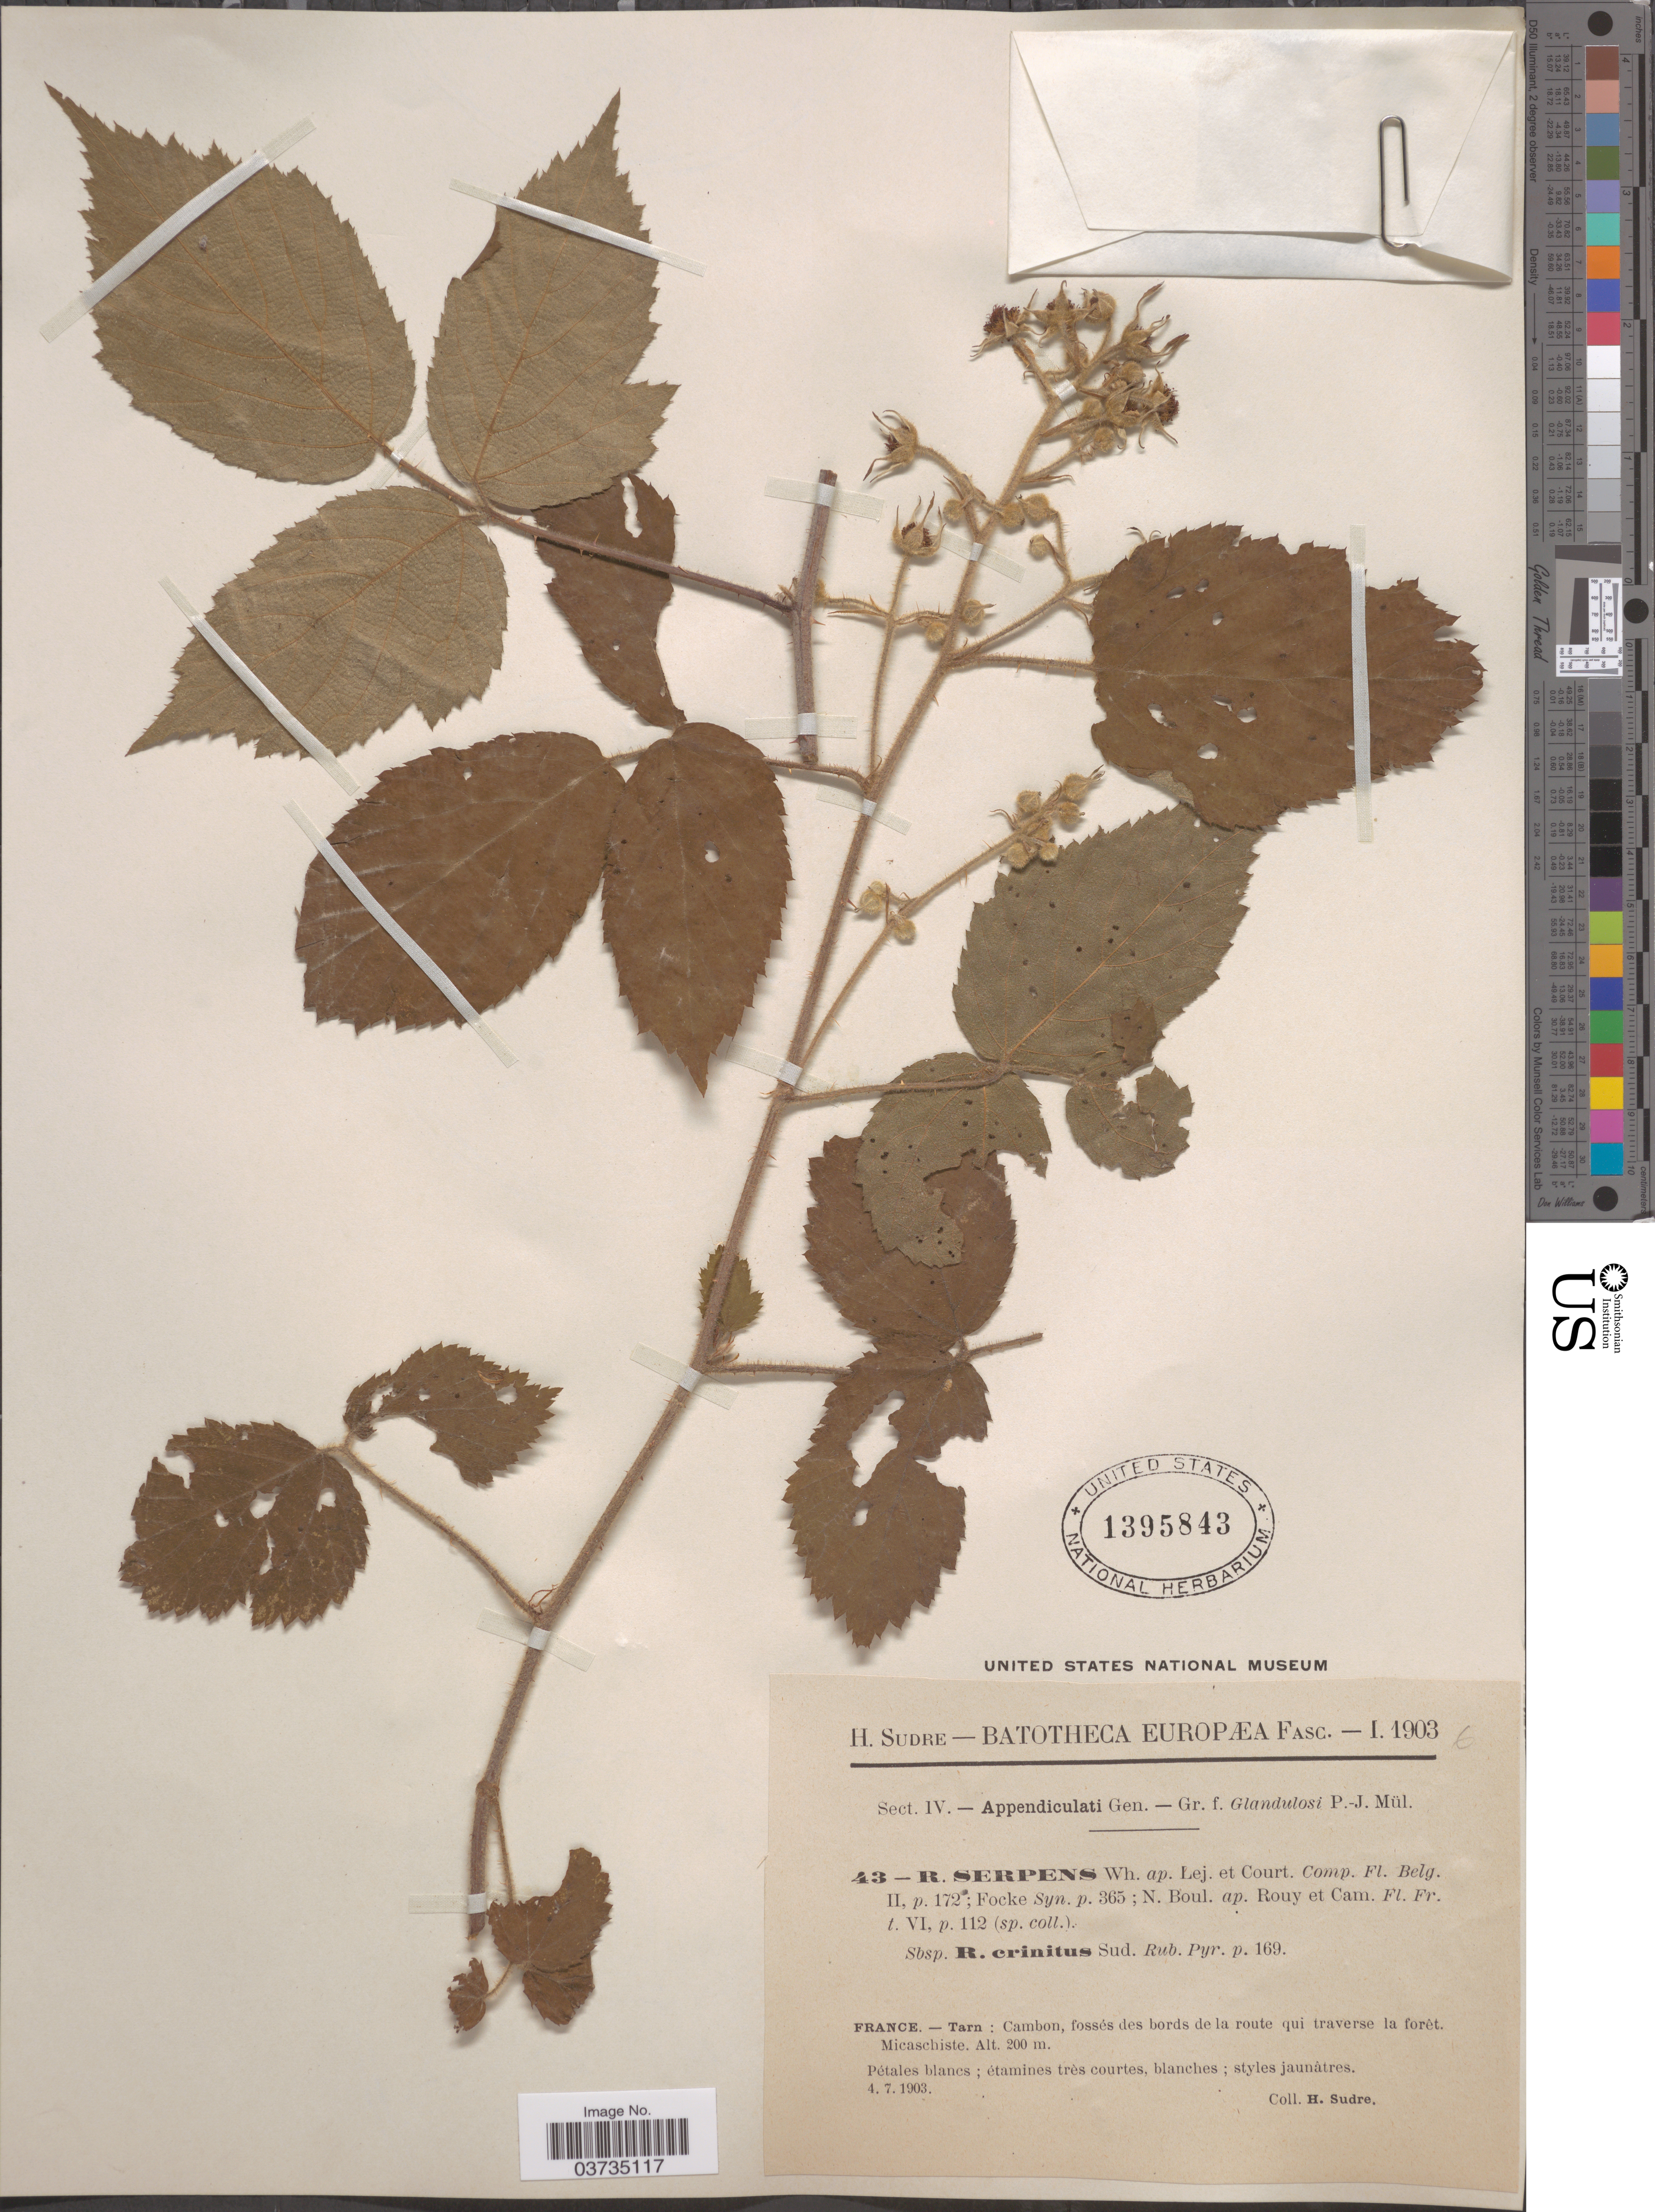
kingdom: Plantae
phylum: Tracheophyta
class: Magnoliopsida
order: Rosales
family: Rosaceae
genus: Rubus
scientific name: Rubus serpens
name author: Weihe ex Lej. & Courtois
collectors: H. Sudre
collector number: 43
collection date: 1903-07-04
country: France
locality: Tarn: Cambon, fossés des bords de la route qui traverse la forêt. Micaschiste.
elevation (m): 200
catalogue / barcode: US 1395843